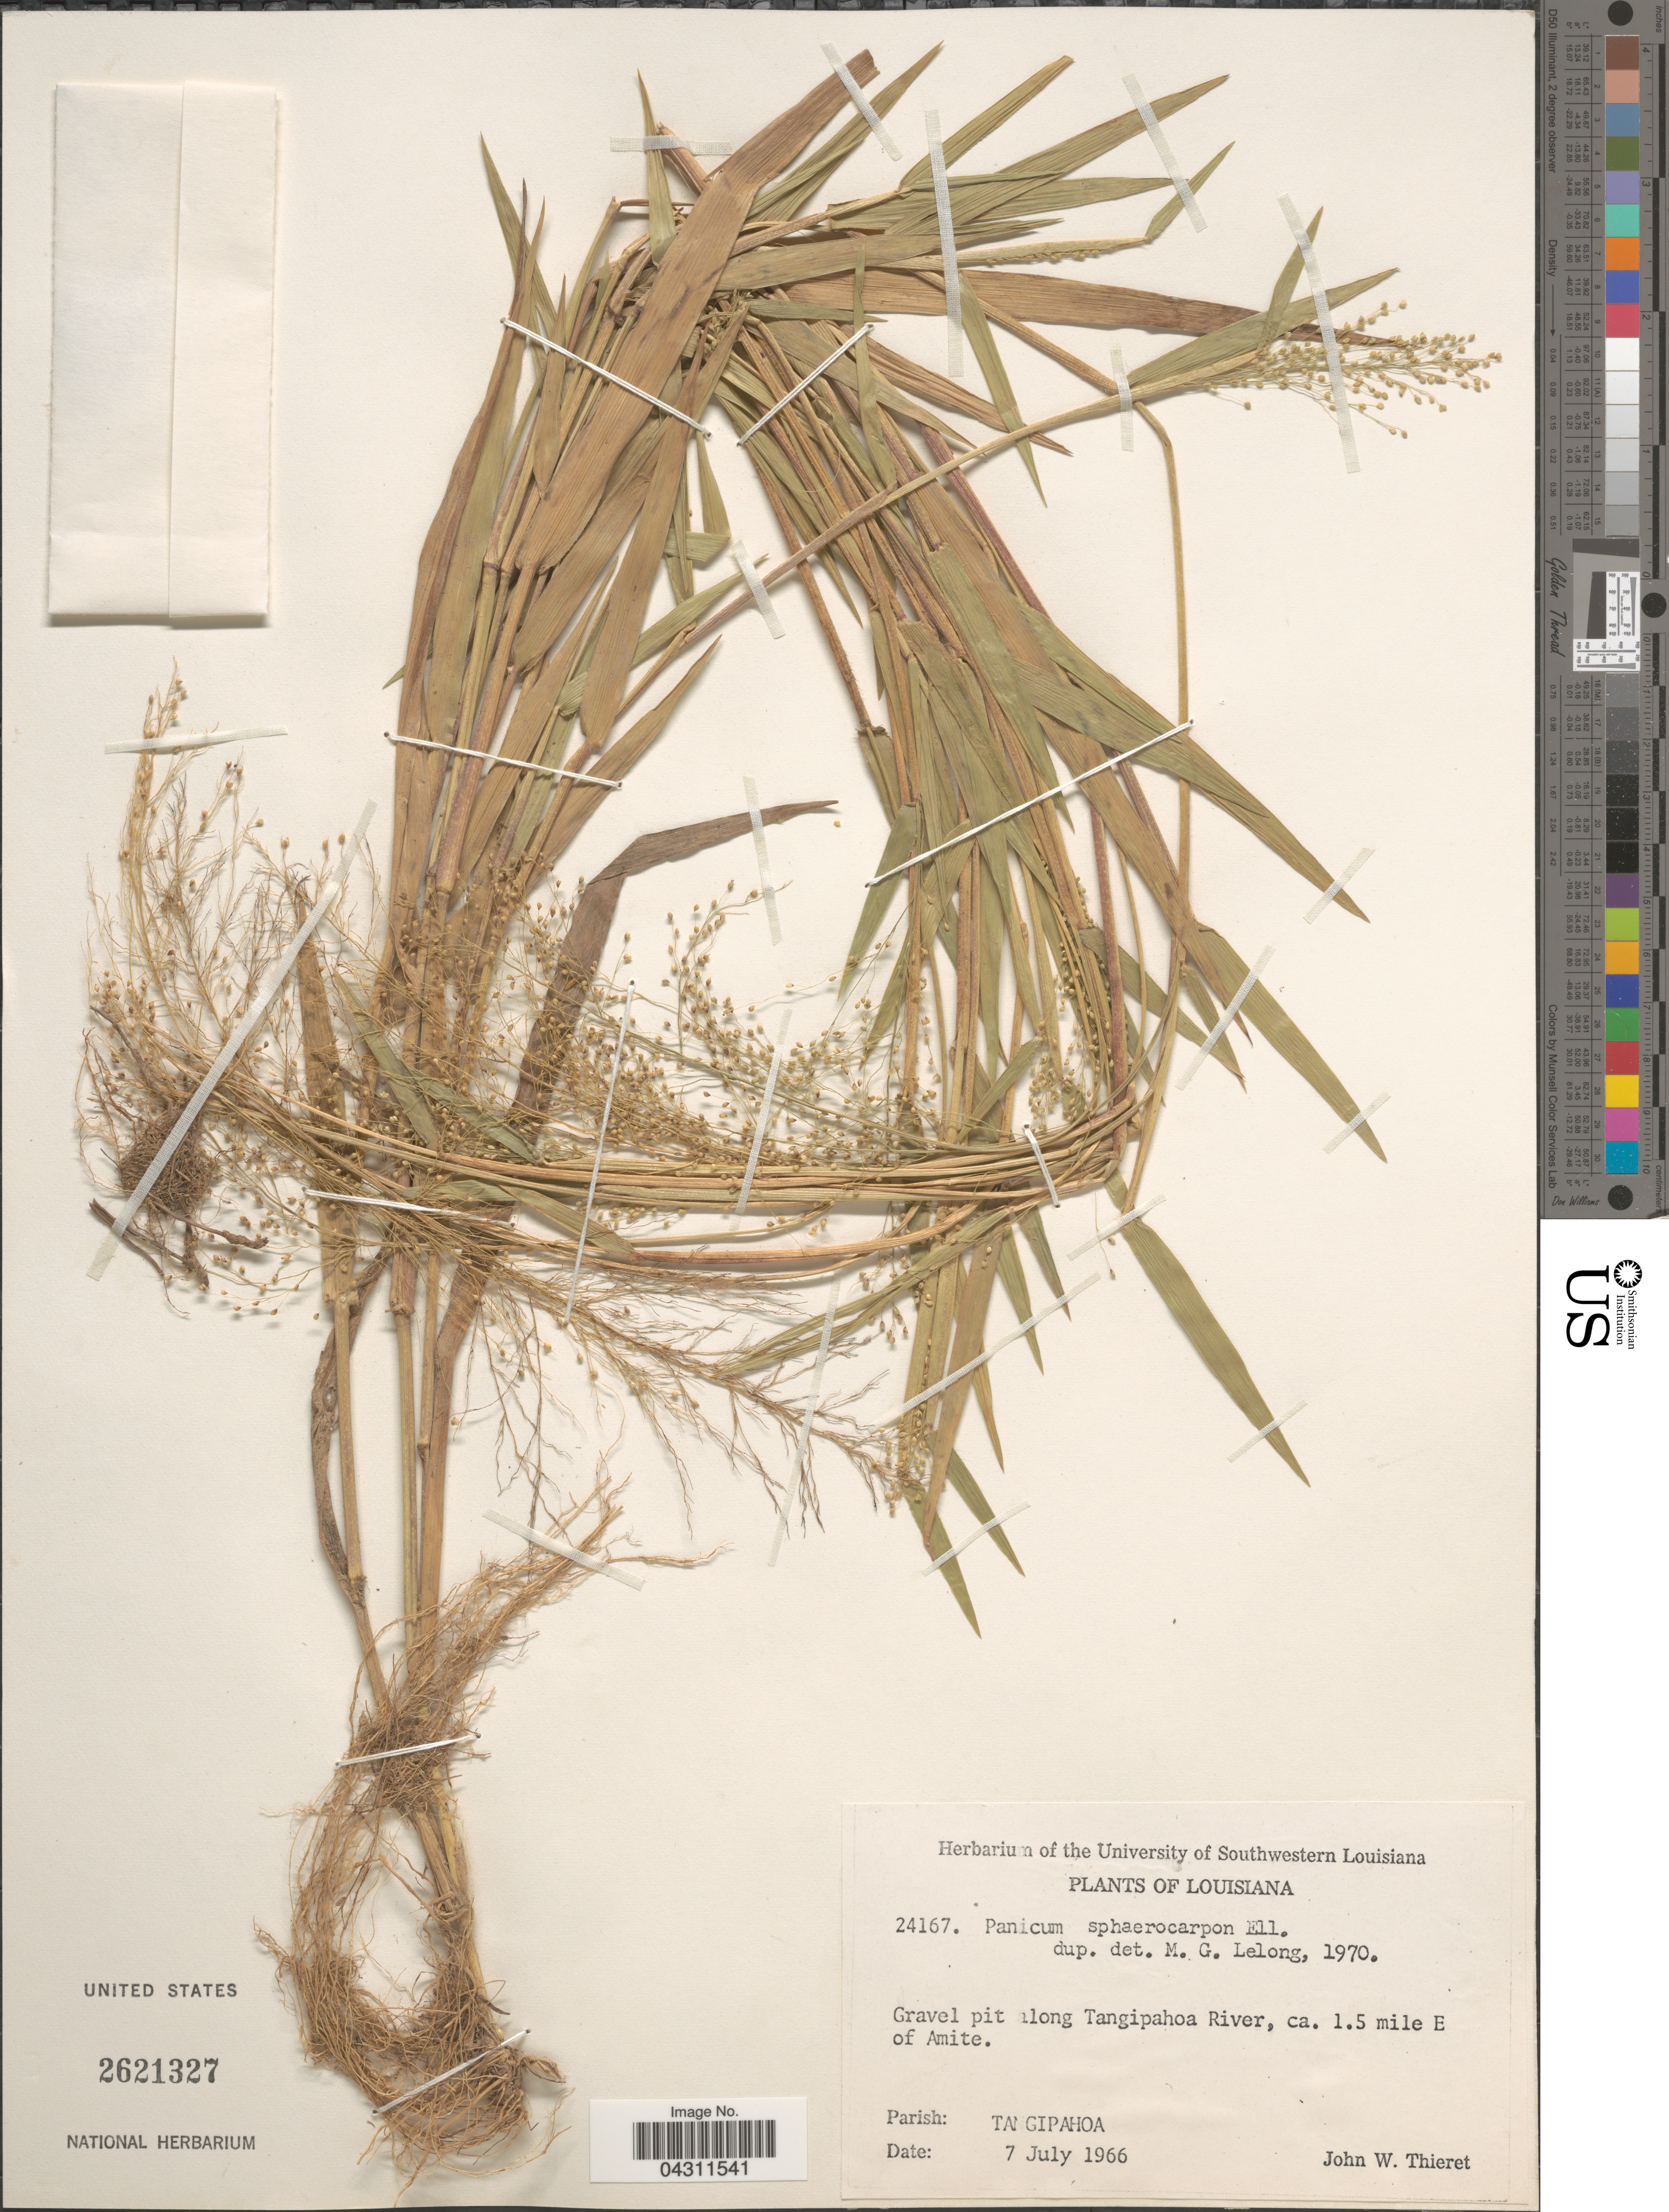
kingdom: Plantae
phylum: Tracheophyta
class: Liliopsida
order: Poales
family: Poaceae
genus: Dichanthelium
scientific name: Dichanthelium sphaerocarpon var. sphaerocarpon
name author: (Elliott) Gould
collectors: J. W. Thieret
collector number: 24167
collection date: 1966-07-07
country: United States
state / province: Louisiana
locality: Gravel pit along Tangipahoa River, ca. 1.5 mile E of Amite. Parish: Tangipahoa.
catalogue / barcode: US 2621327